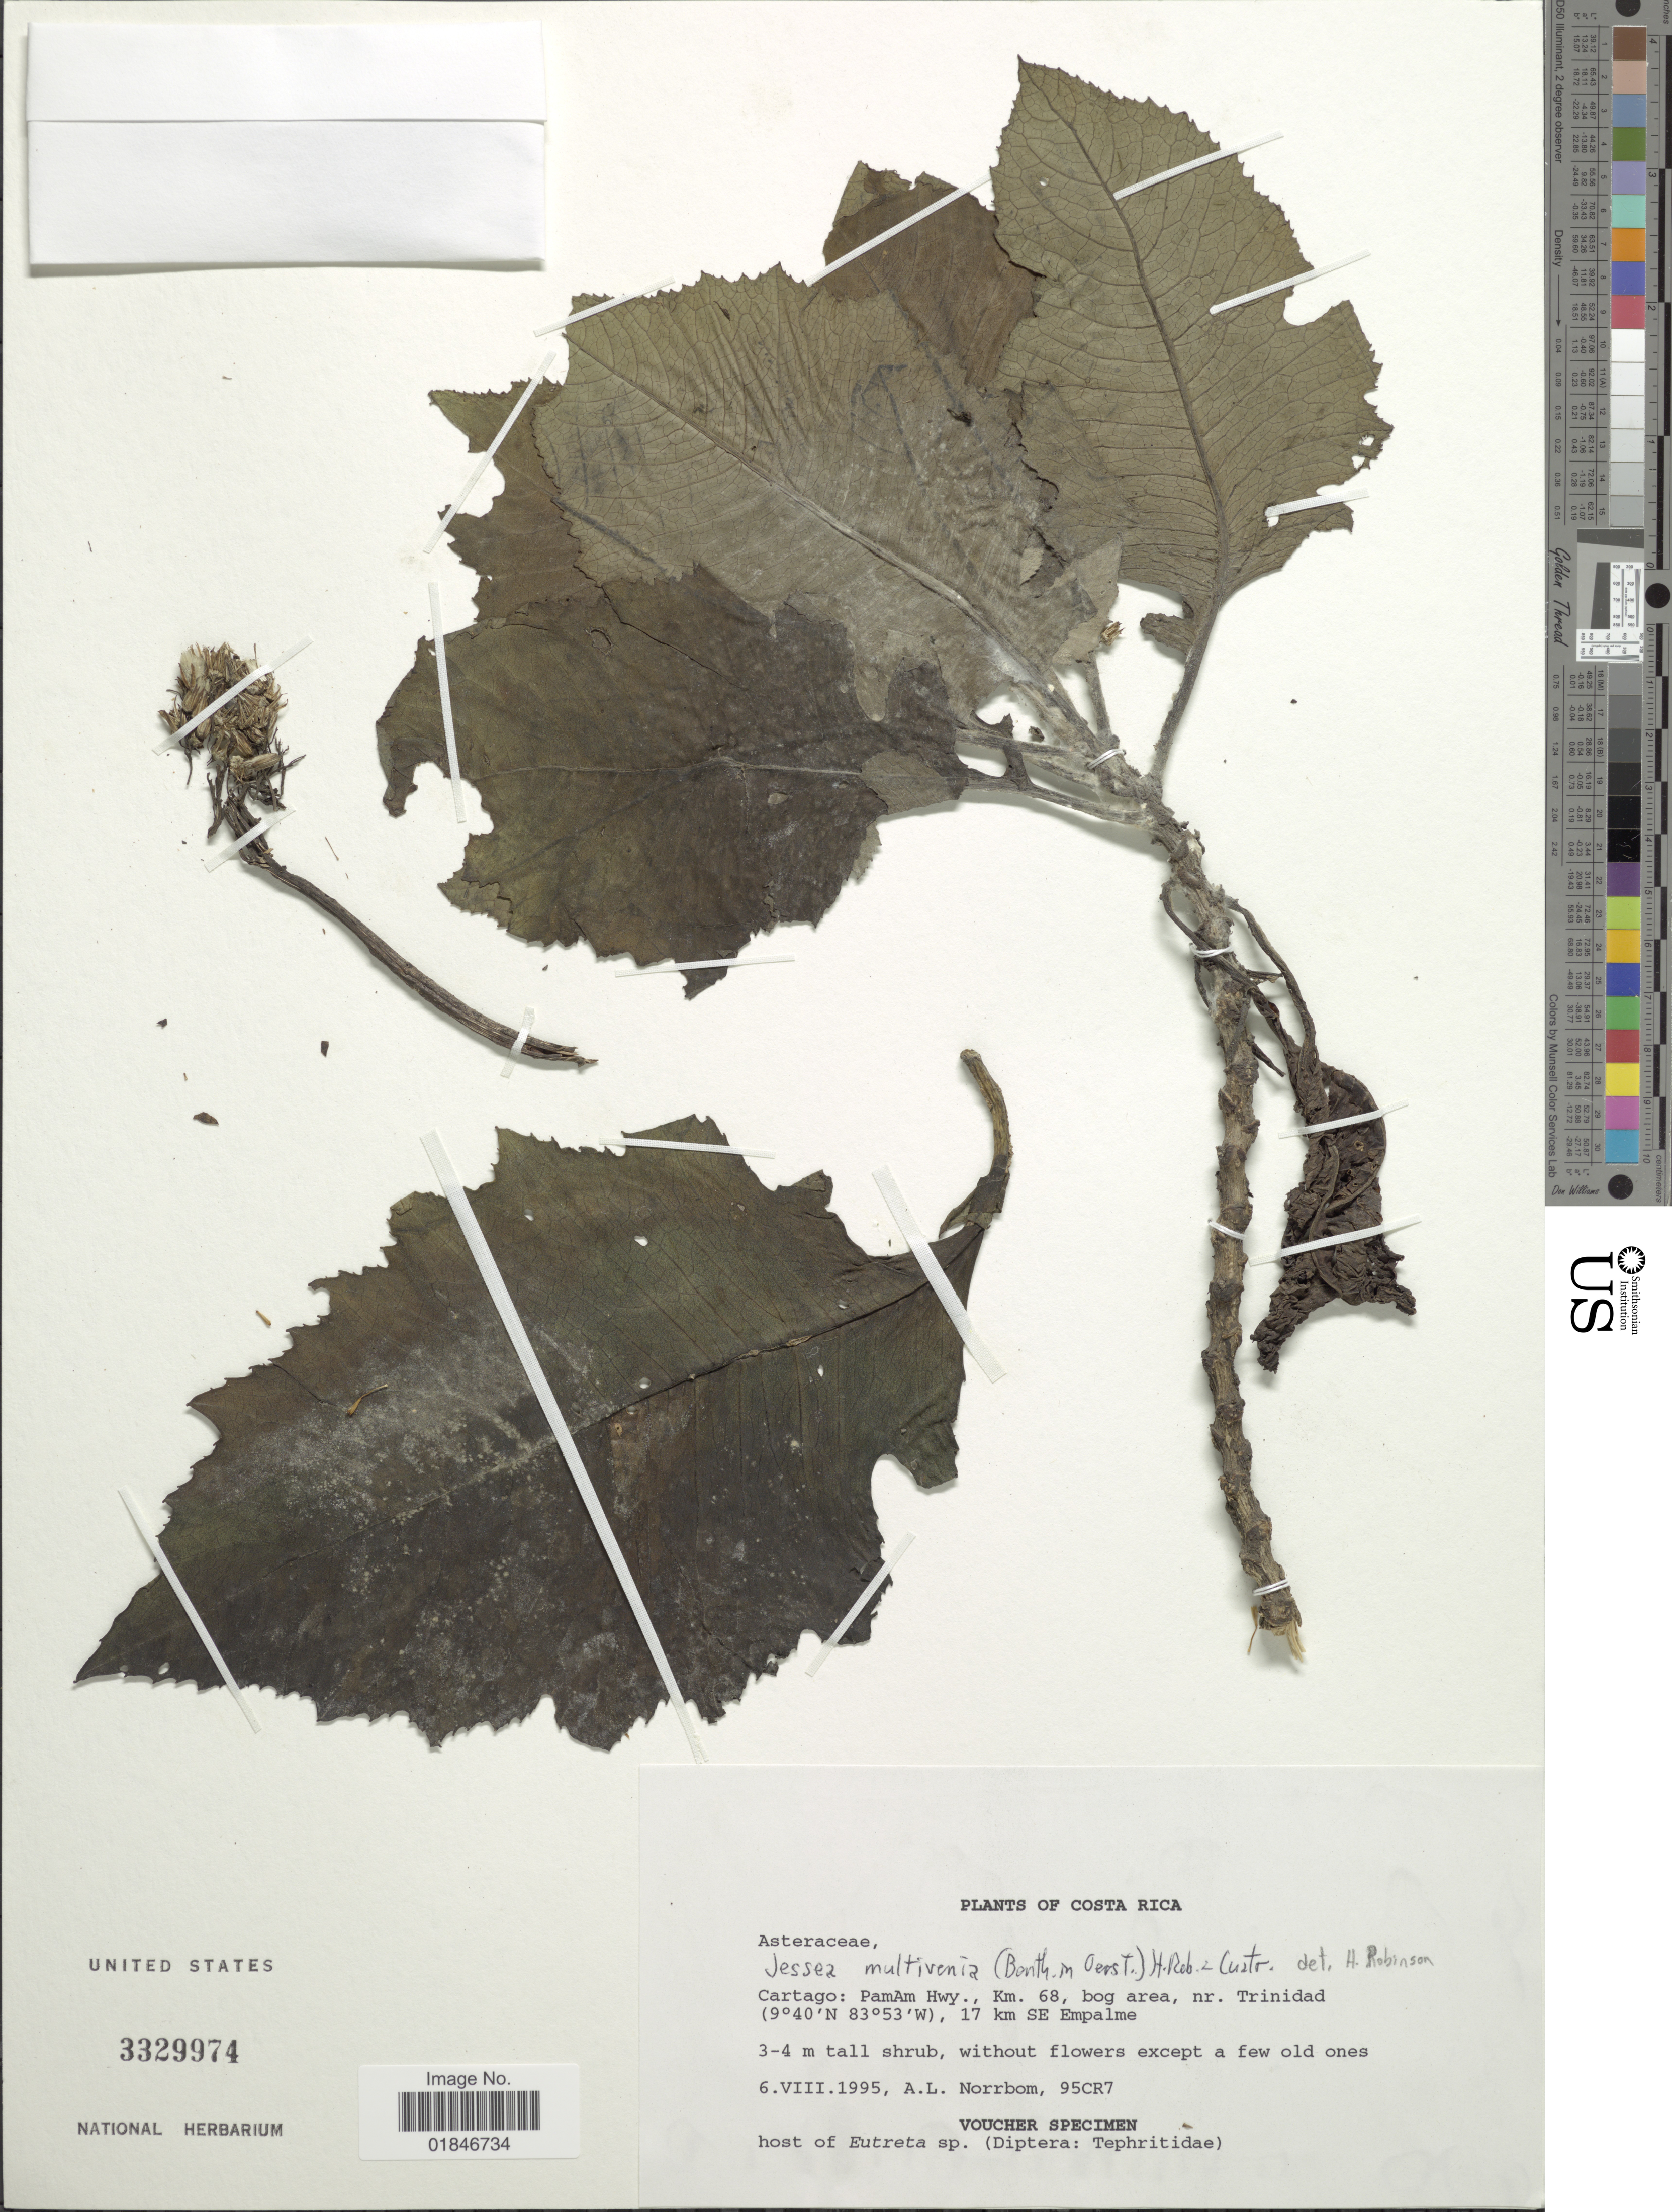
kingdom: Plantae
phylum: Tracheophyta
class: Magnoliopsida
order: Asterales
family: Asteraceae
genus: Jessea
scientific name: Jessea multivenia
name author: (Benth.) H. Rob. & Cuatrec.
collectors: A. L. Norrbom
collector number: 95CR7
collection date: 1995-08-06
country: Costa Rica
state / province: Cartago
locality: Cartago: PanAm Hwy., Km 68 , bog area, nr. Trinidad . 17 km SE Emplame.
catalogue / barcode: US 3329974